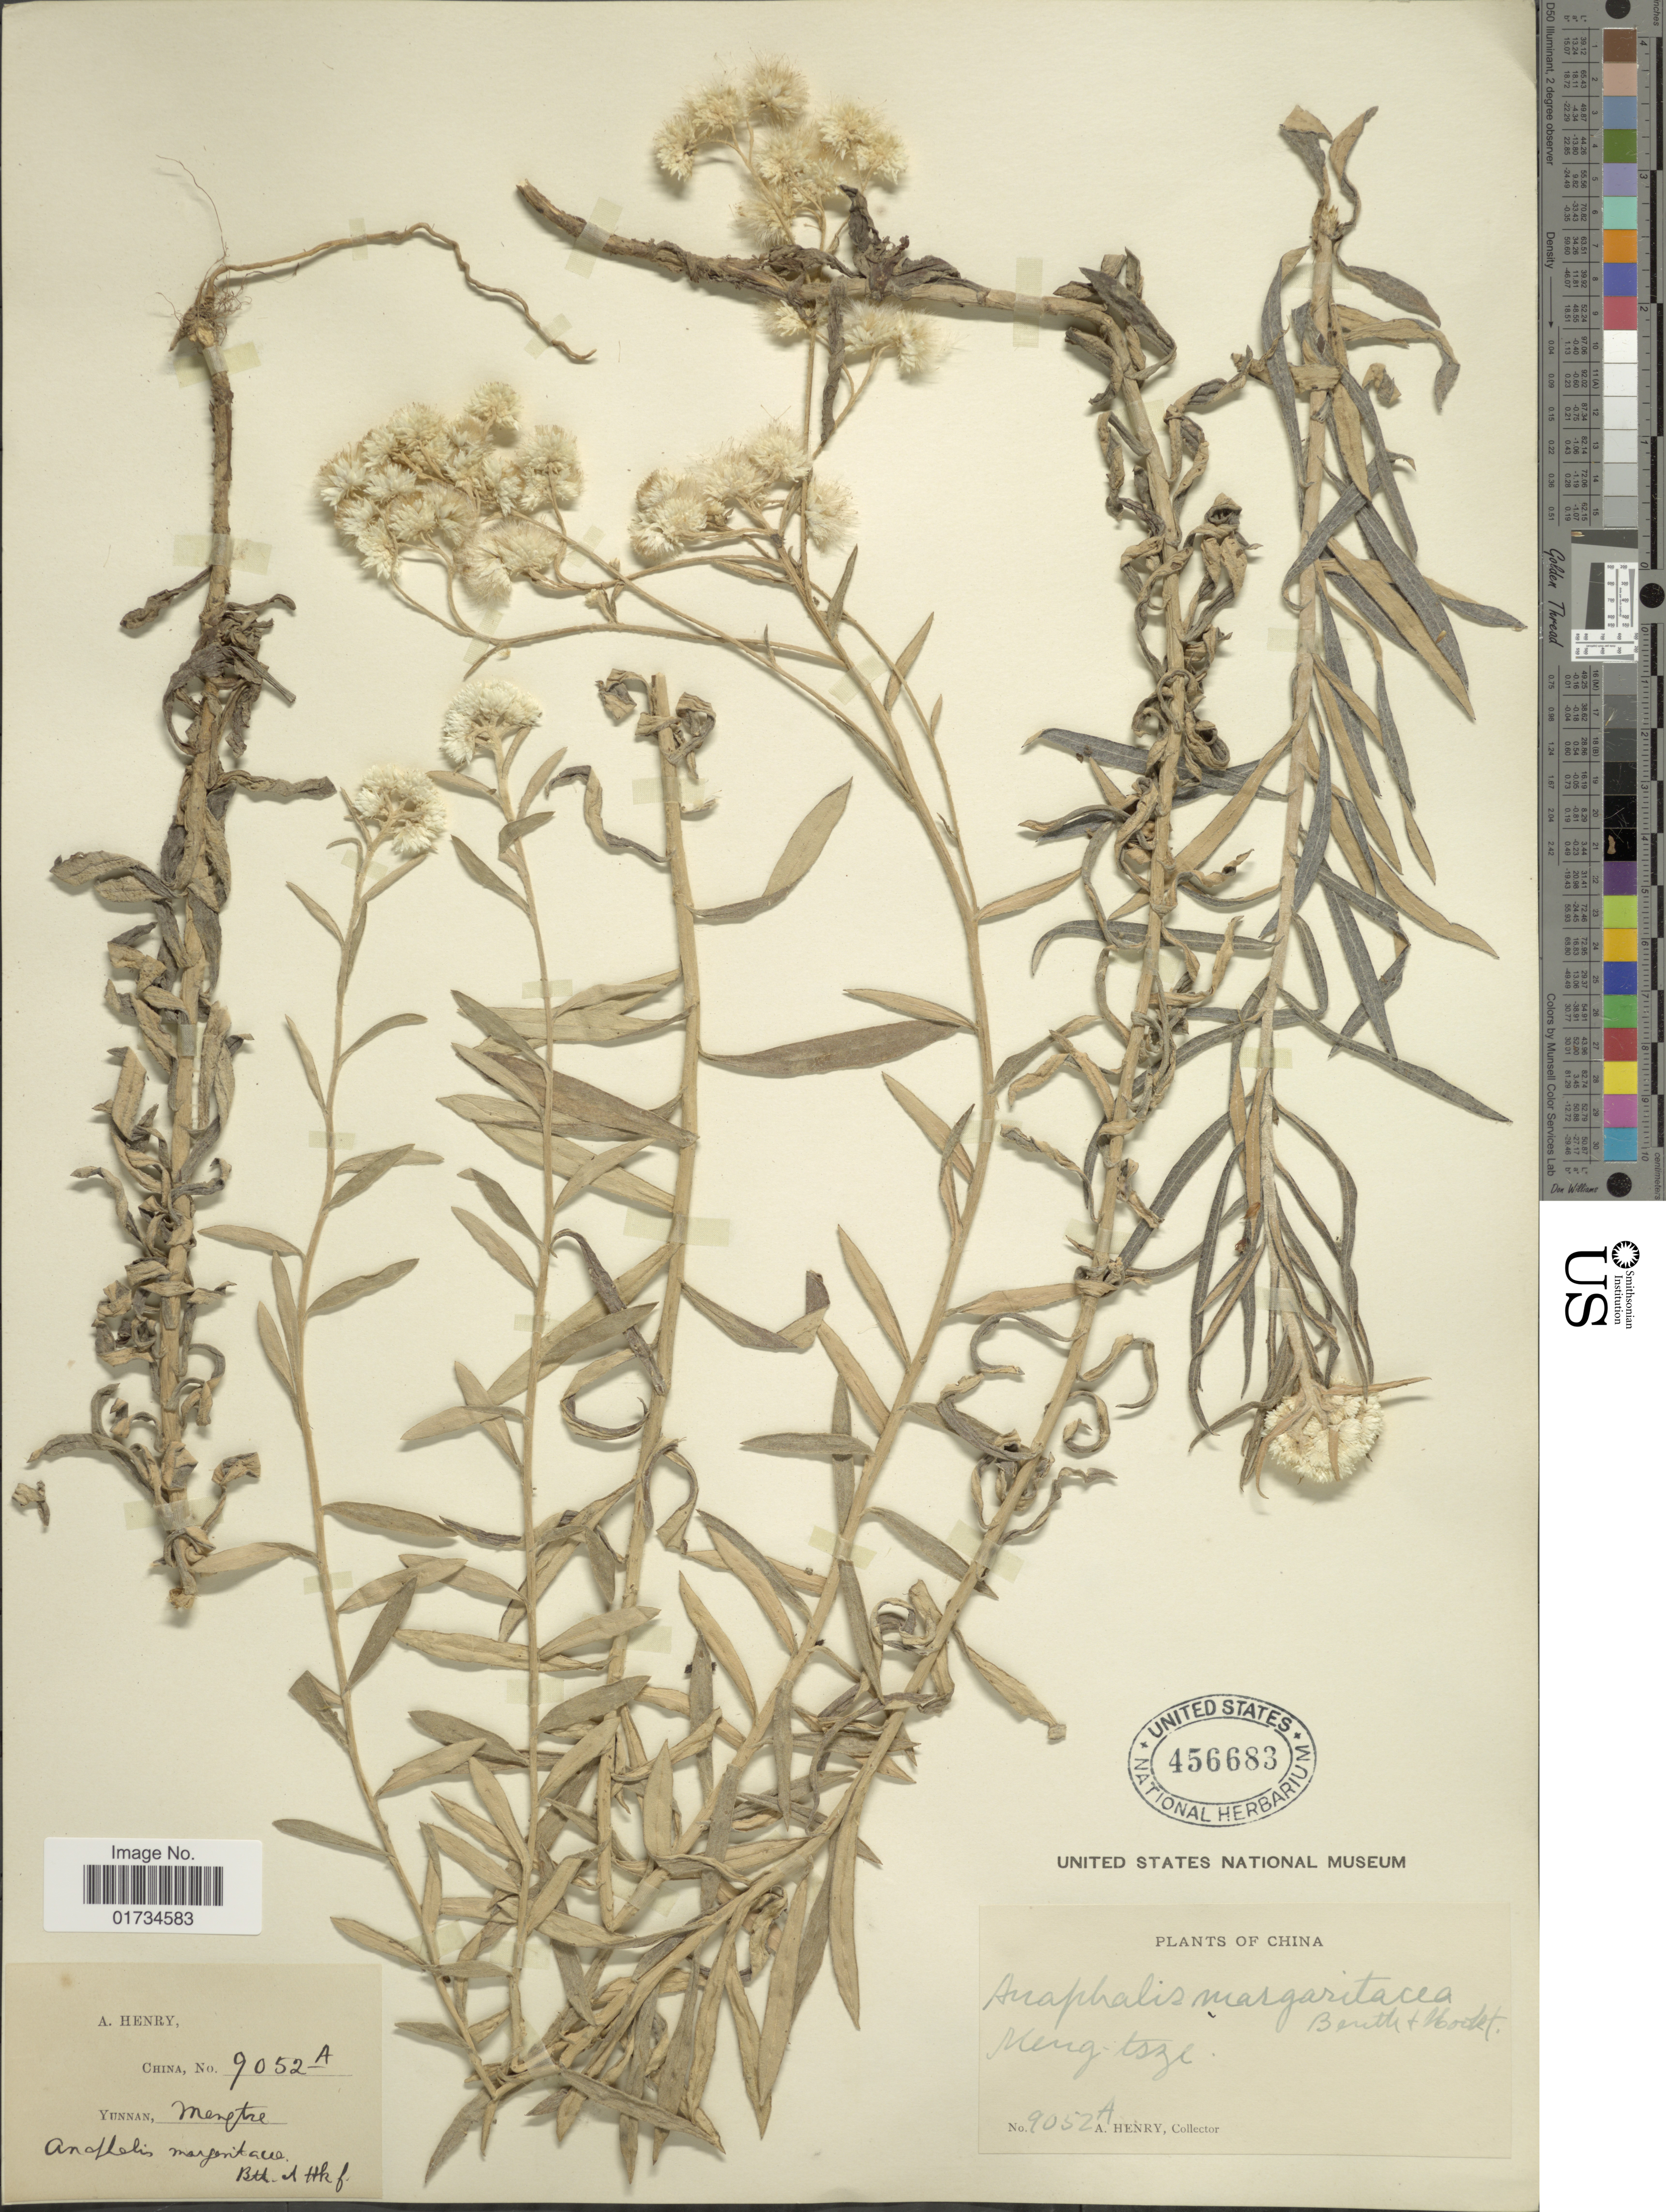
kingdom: Plantae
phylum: Tracheophyta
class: Magnoliopsida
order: Asterales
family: Asteraceae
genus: Anaphalis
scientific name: Anaphalis margaritacea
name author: (L.) Benth. & Hook. f.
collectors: A. Henry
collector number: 9052 A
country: China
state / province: Yunnan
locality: China. Yunnan, Meng-tsze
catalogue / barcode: US 456683